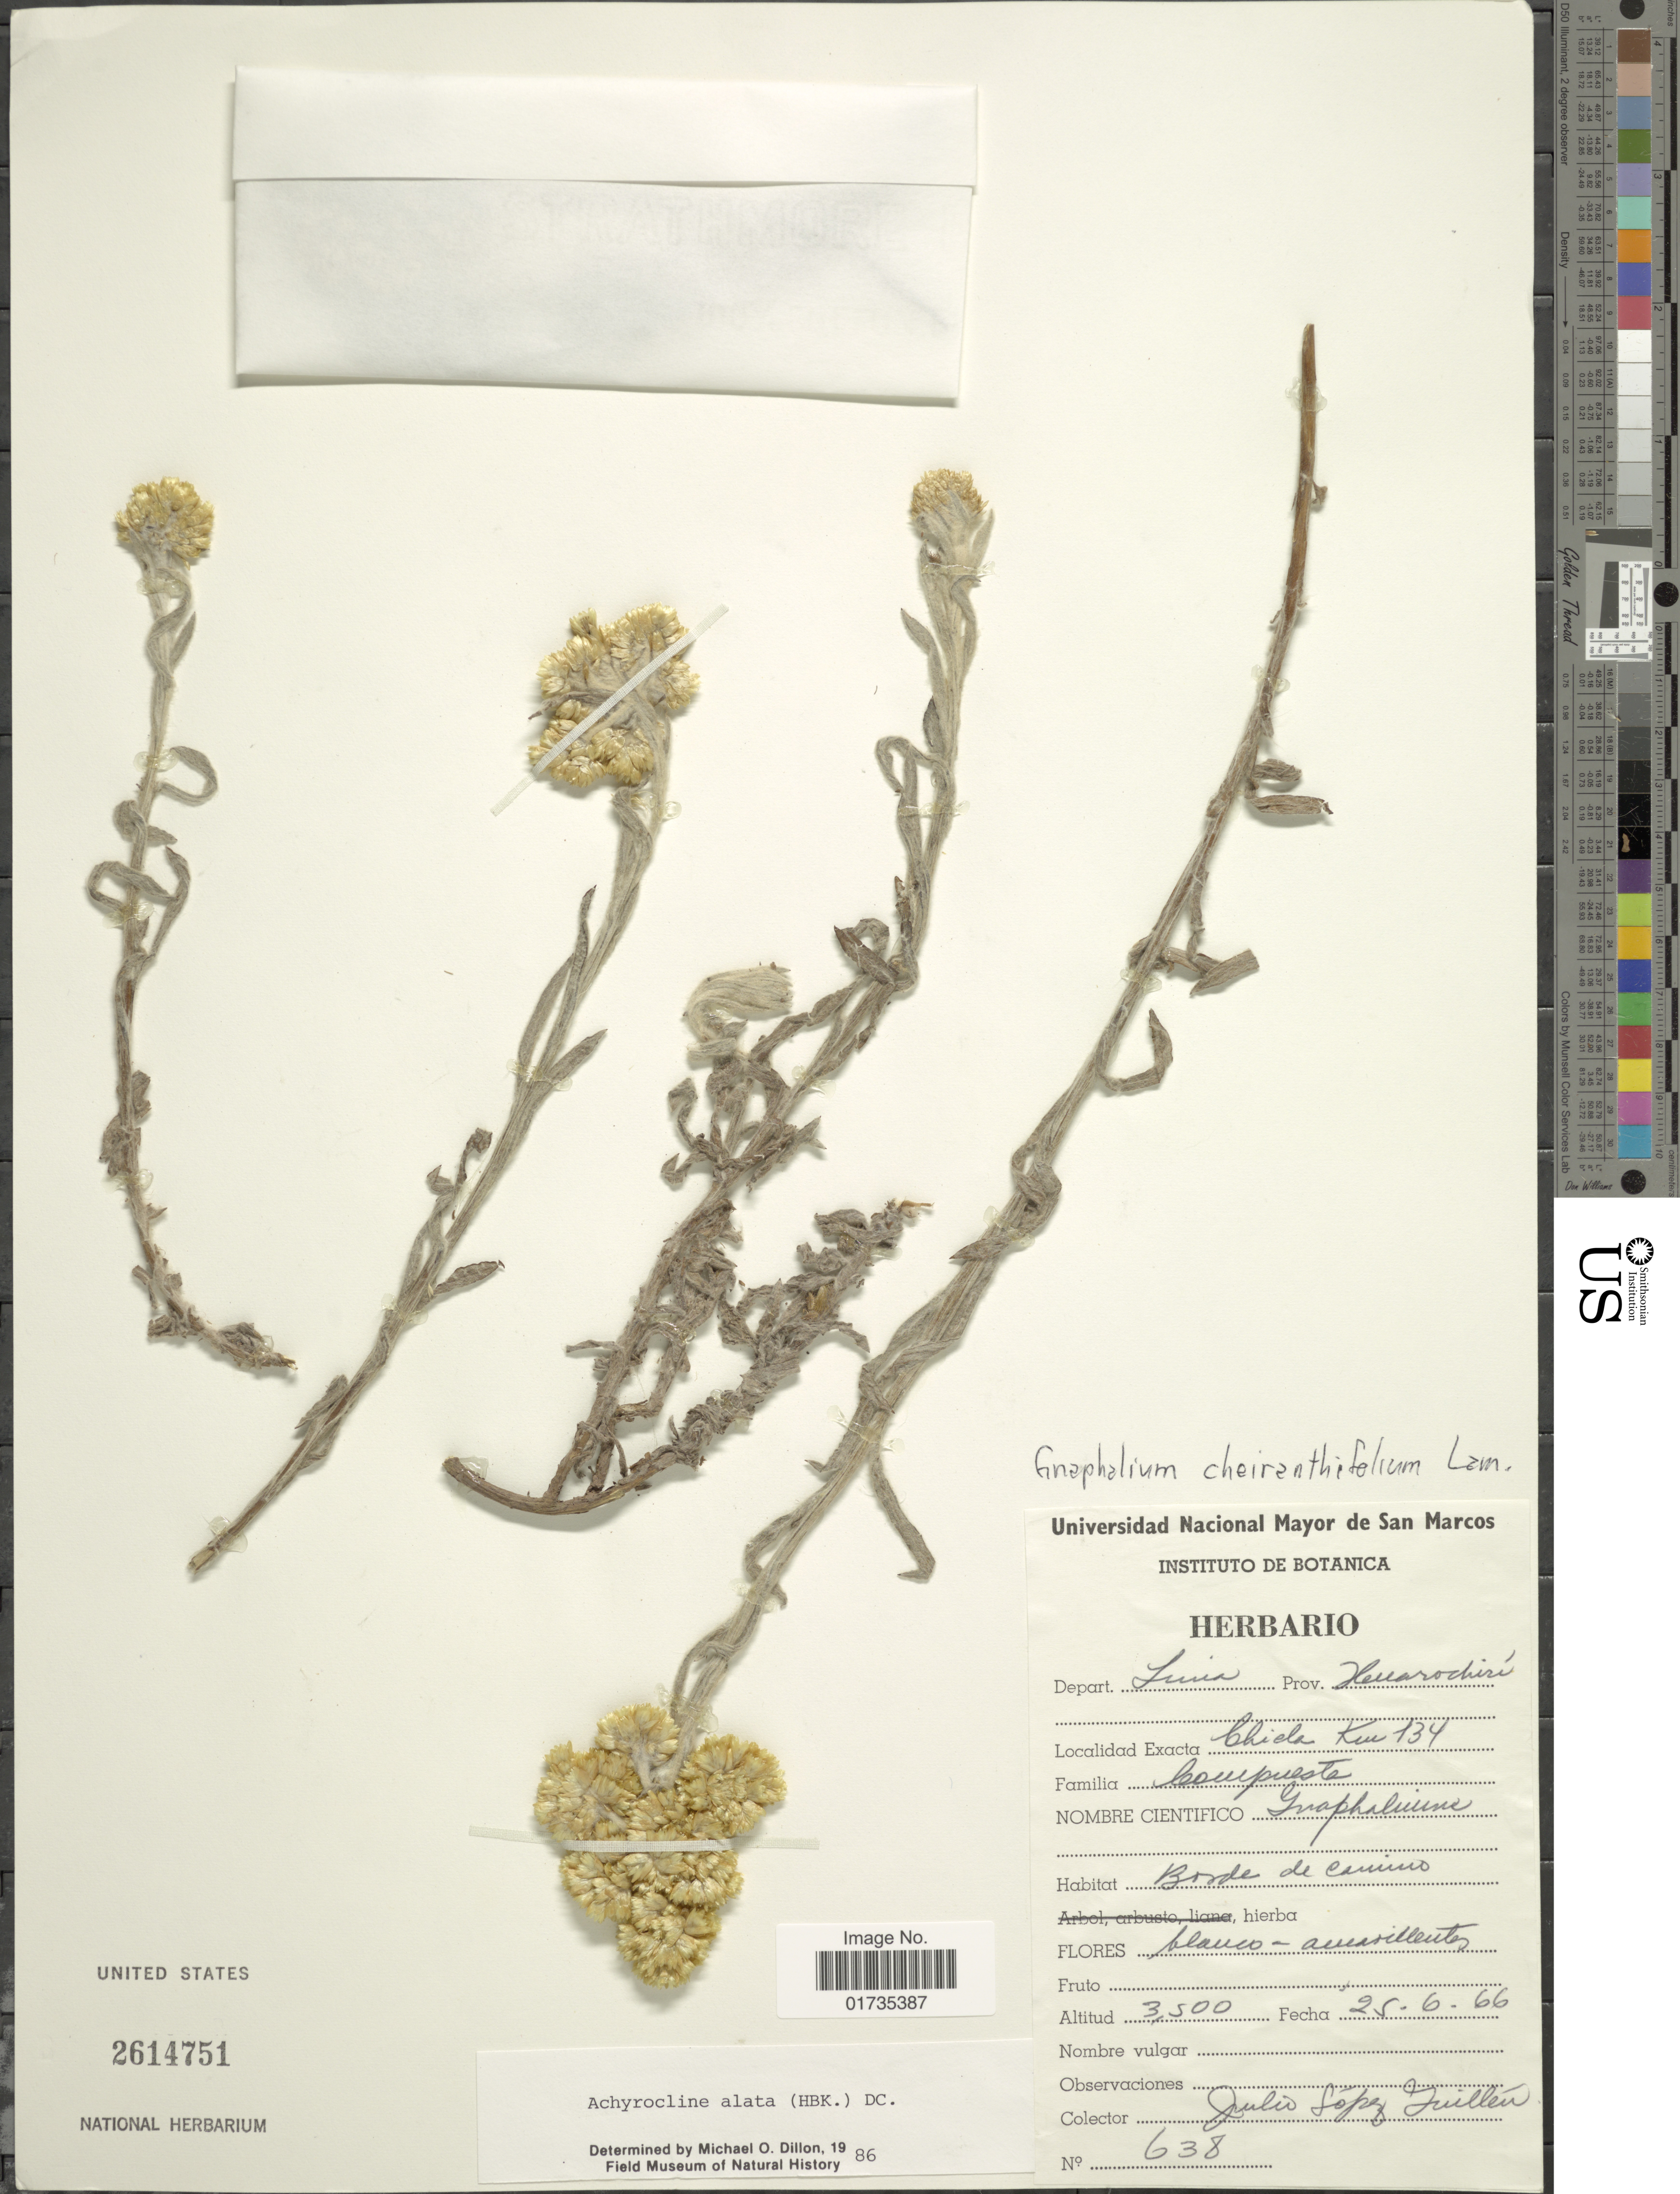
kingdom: Plantae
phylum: Tracheophyta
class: Magnoliopsida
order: Asterales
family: Asteraceae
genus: Achyrocline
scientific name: Achyrocline alata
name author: (Kunth) DC.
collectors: J. López Guillén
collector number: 638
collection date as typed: Transcribed d/m/y: 25/6/66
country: Peru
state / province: Lima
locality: Chicla, Km. 134, Prov. Huarochirí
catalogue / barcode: US 2614751